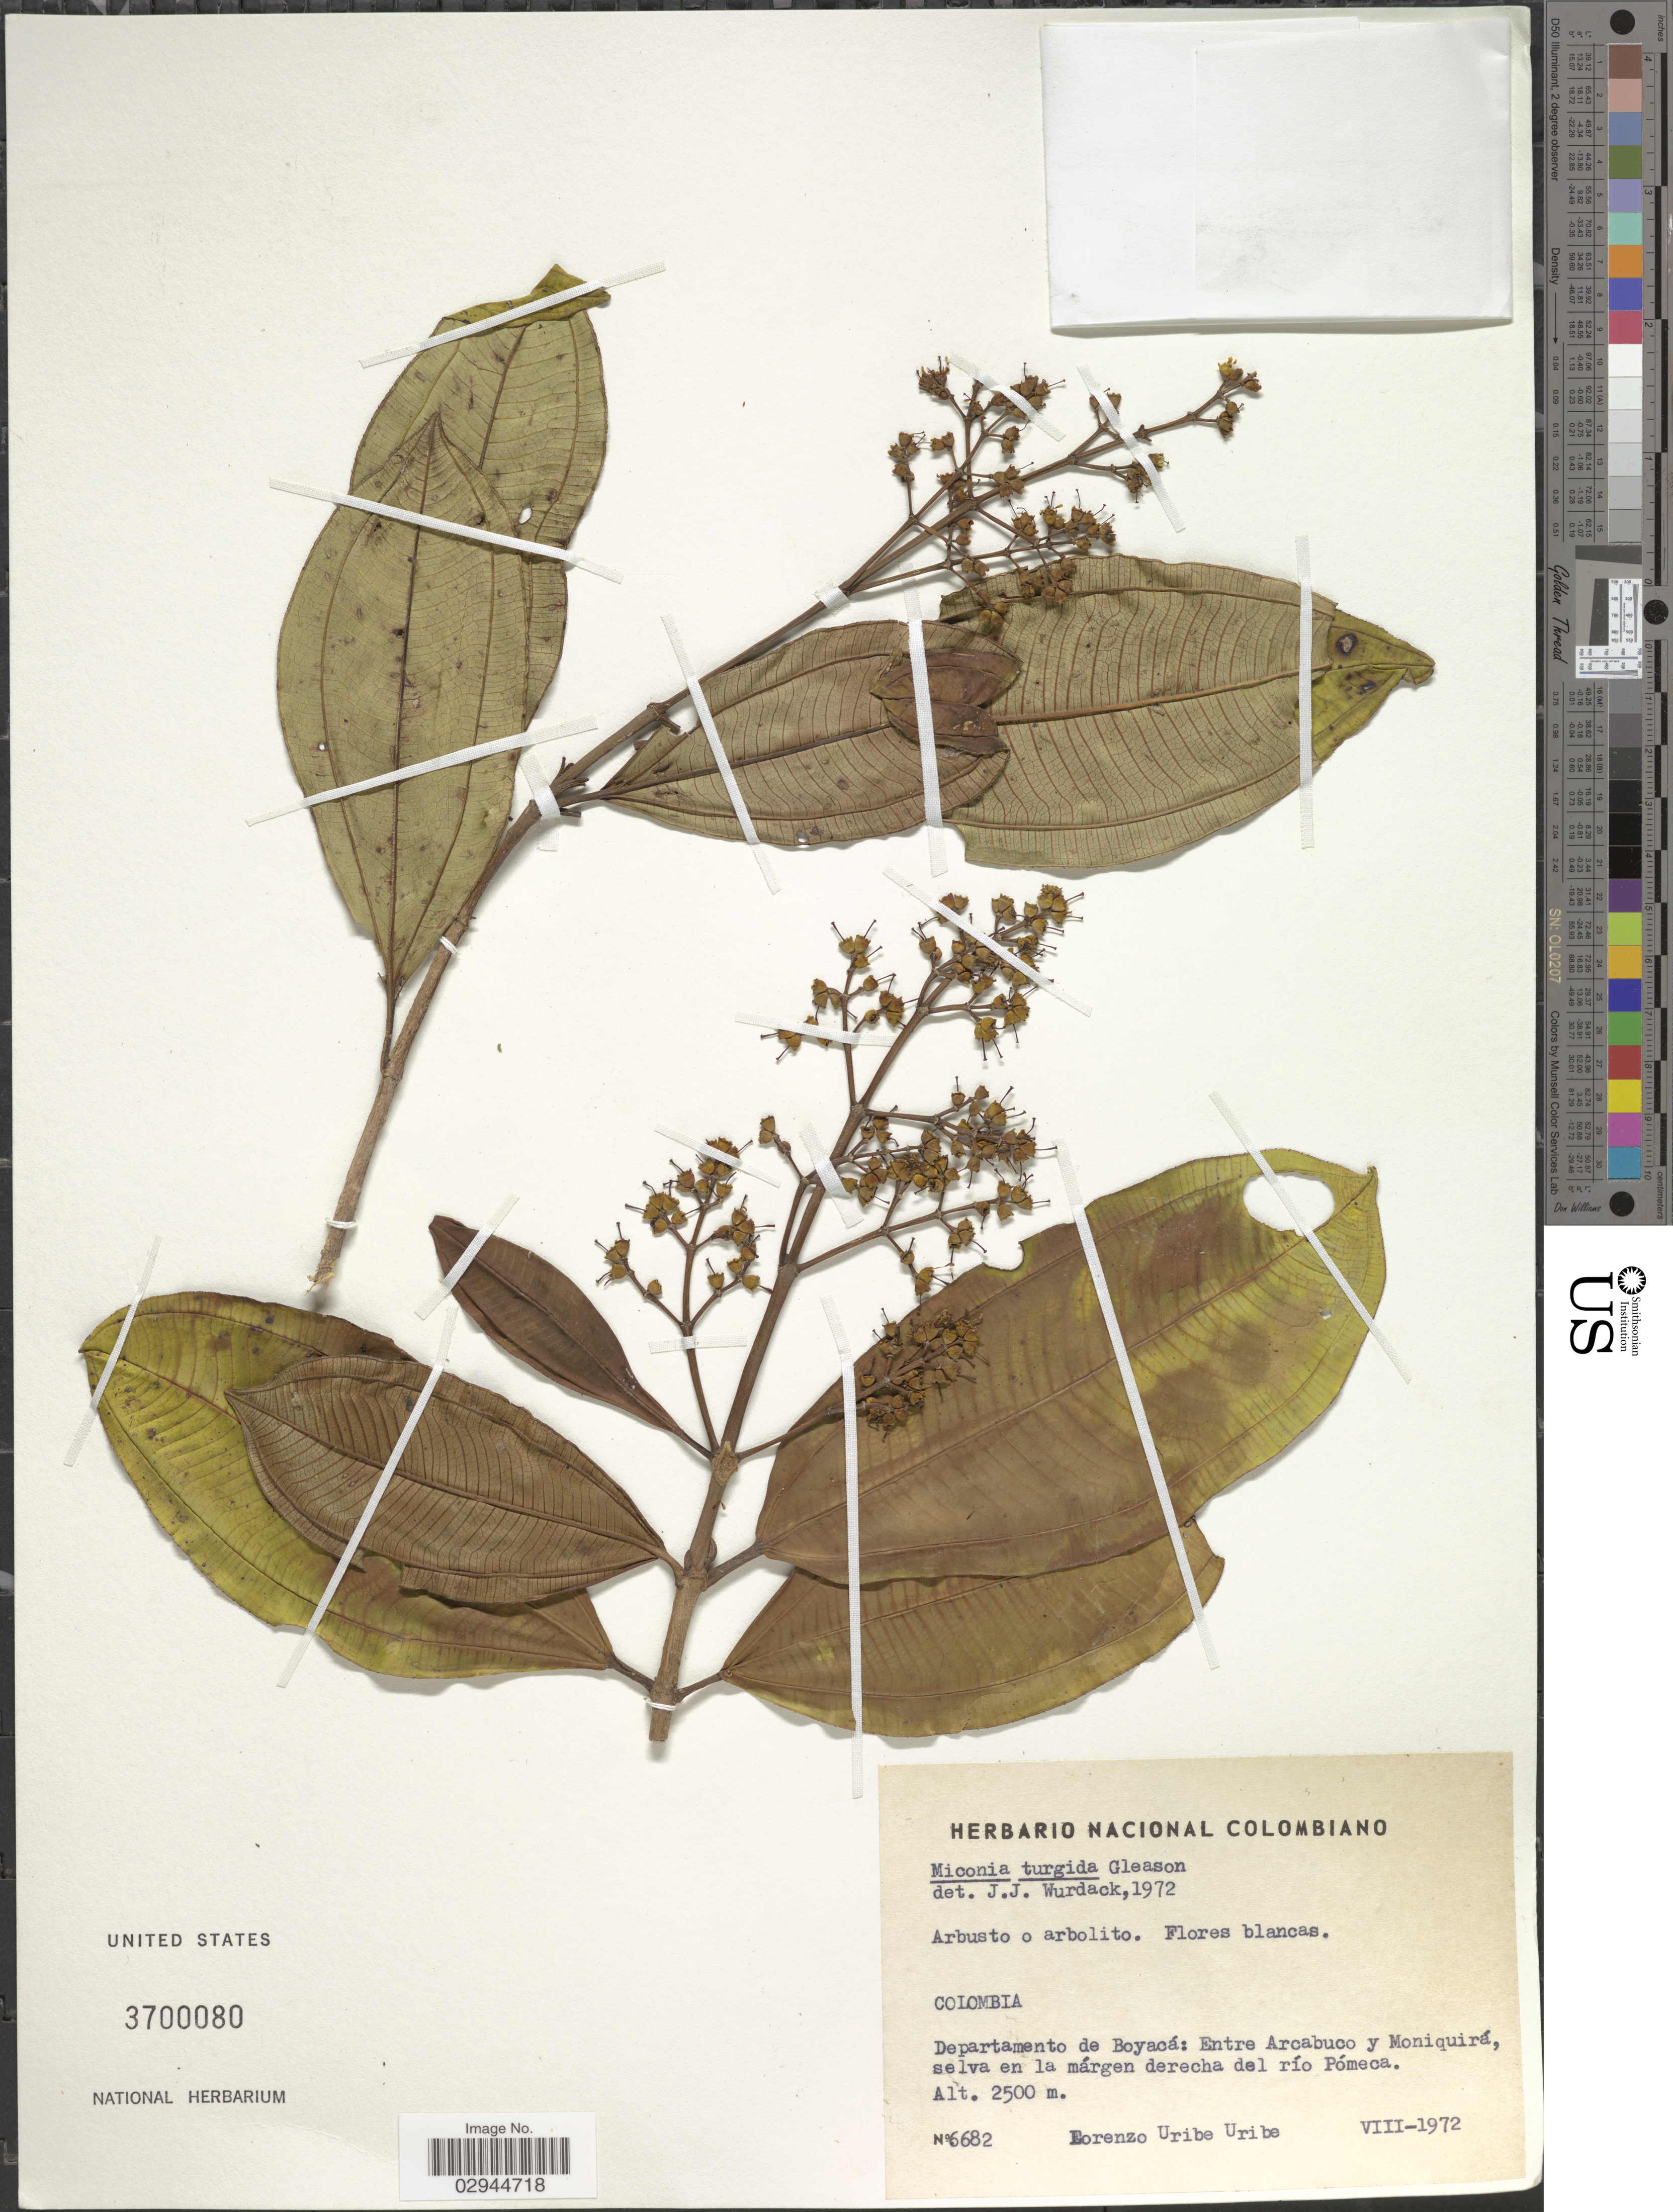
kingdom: Plantae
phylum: Tracheophyta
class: Magnoliopsida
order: Myrtales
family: Melastomataceae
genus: Miconia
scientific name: Miconia turgida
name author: Gleason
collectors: L. Uribe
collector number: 6682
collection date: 1972-08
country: Colombia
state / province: Boyacá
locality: Departamento de Boyacá: Entre Arcabuco y Moniquirá, selva en la márgen derecha del río Pómeca.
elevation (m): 2500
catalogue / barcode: US 3700080